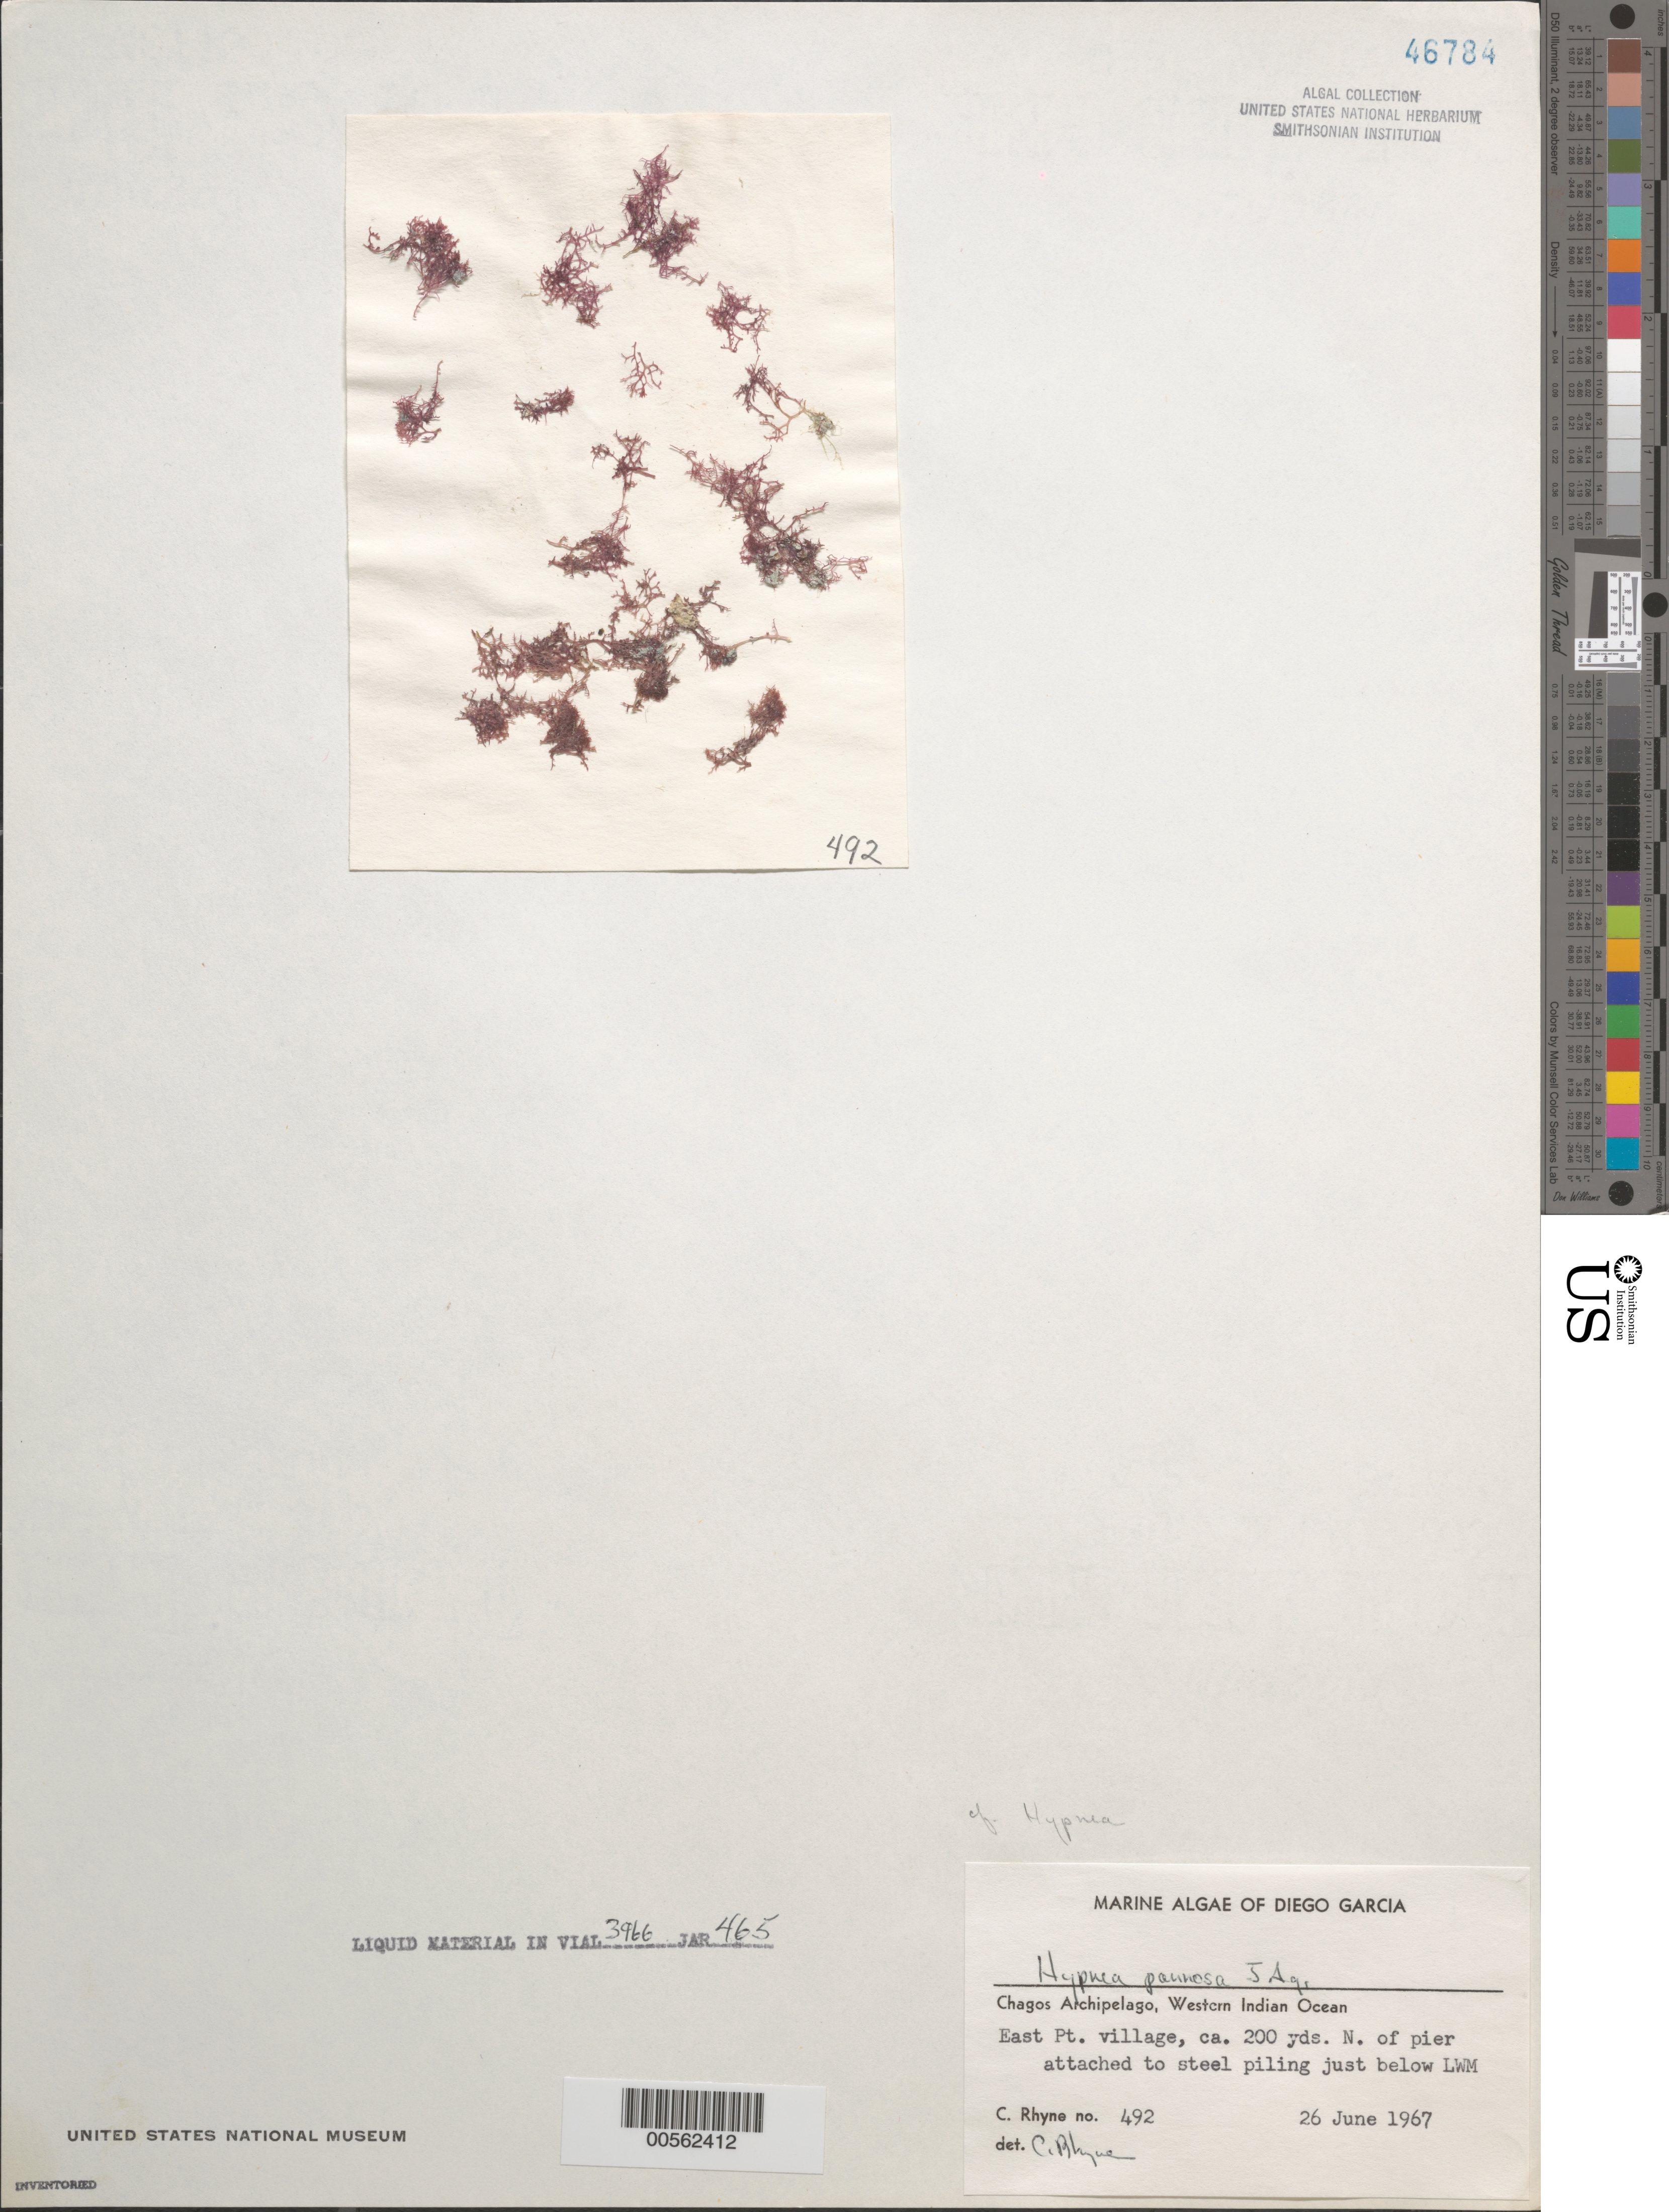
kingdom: Plantae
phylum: Rhodophyta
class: Florideophyceae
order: Gigartinales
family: Cystocloniaceae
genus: Hypnea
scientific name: Hypnea pannosa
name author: J. Agardh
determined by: Rhyne, C. F.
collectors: C. Rhyne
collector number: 492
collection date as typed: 26 Jun 1967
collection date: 1967-06-26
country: British Indian Ocean Territory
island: Diego Garcia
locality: East Point Village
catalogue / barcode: US 46784